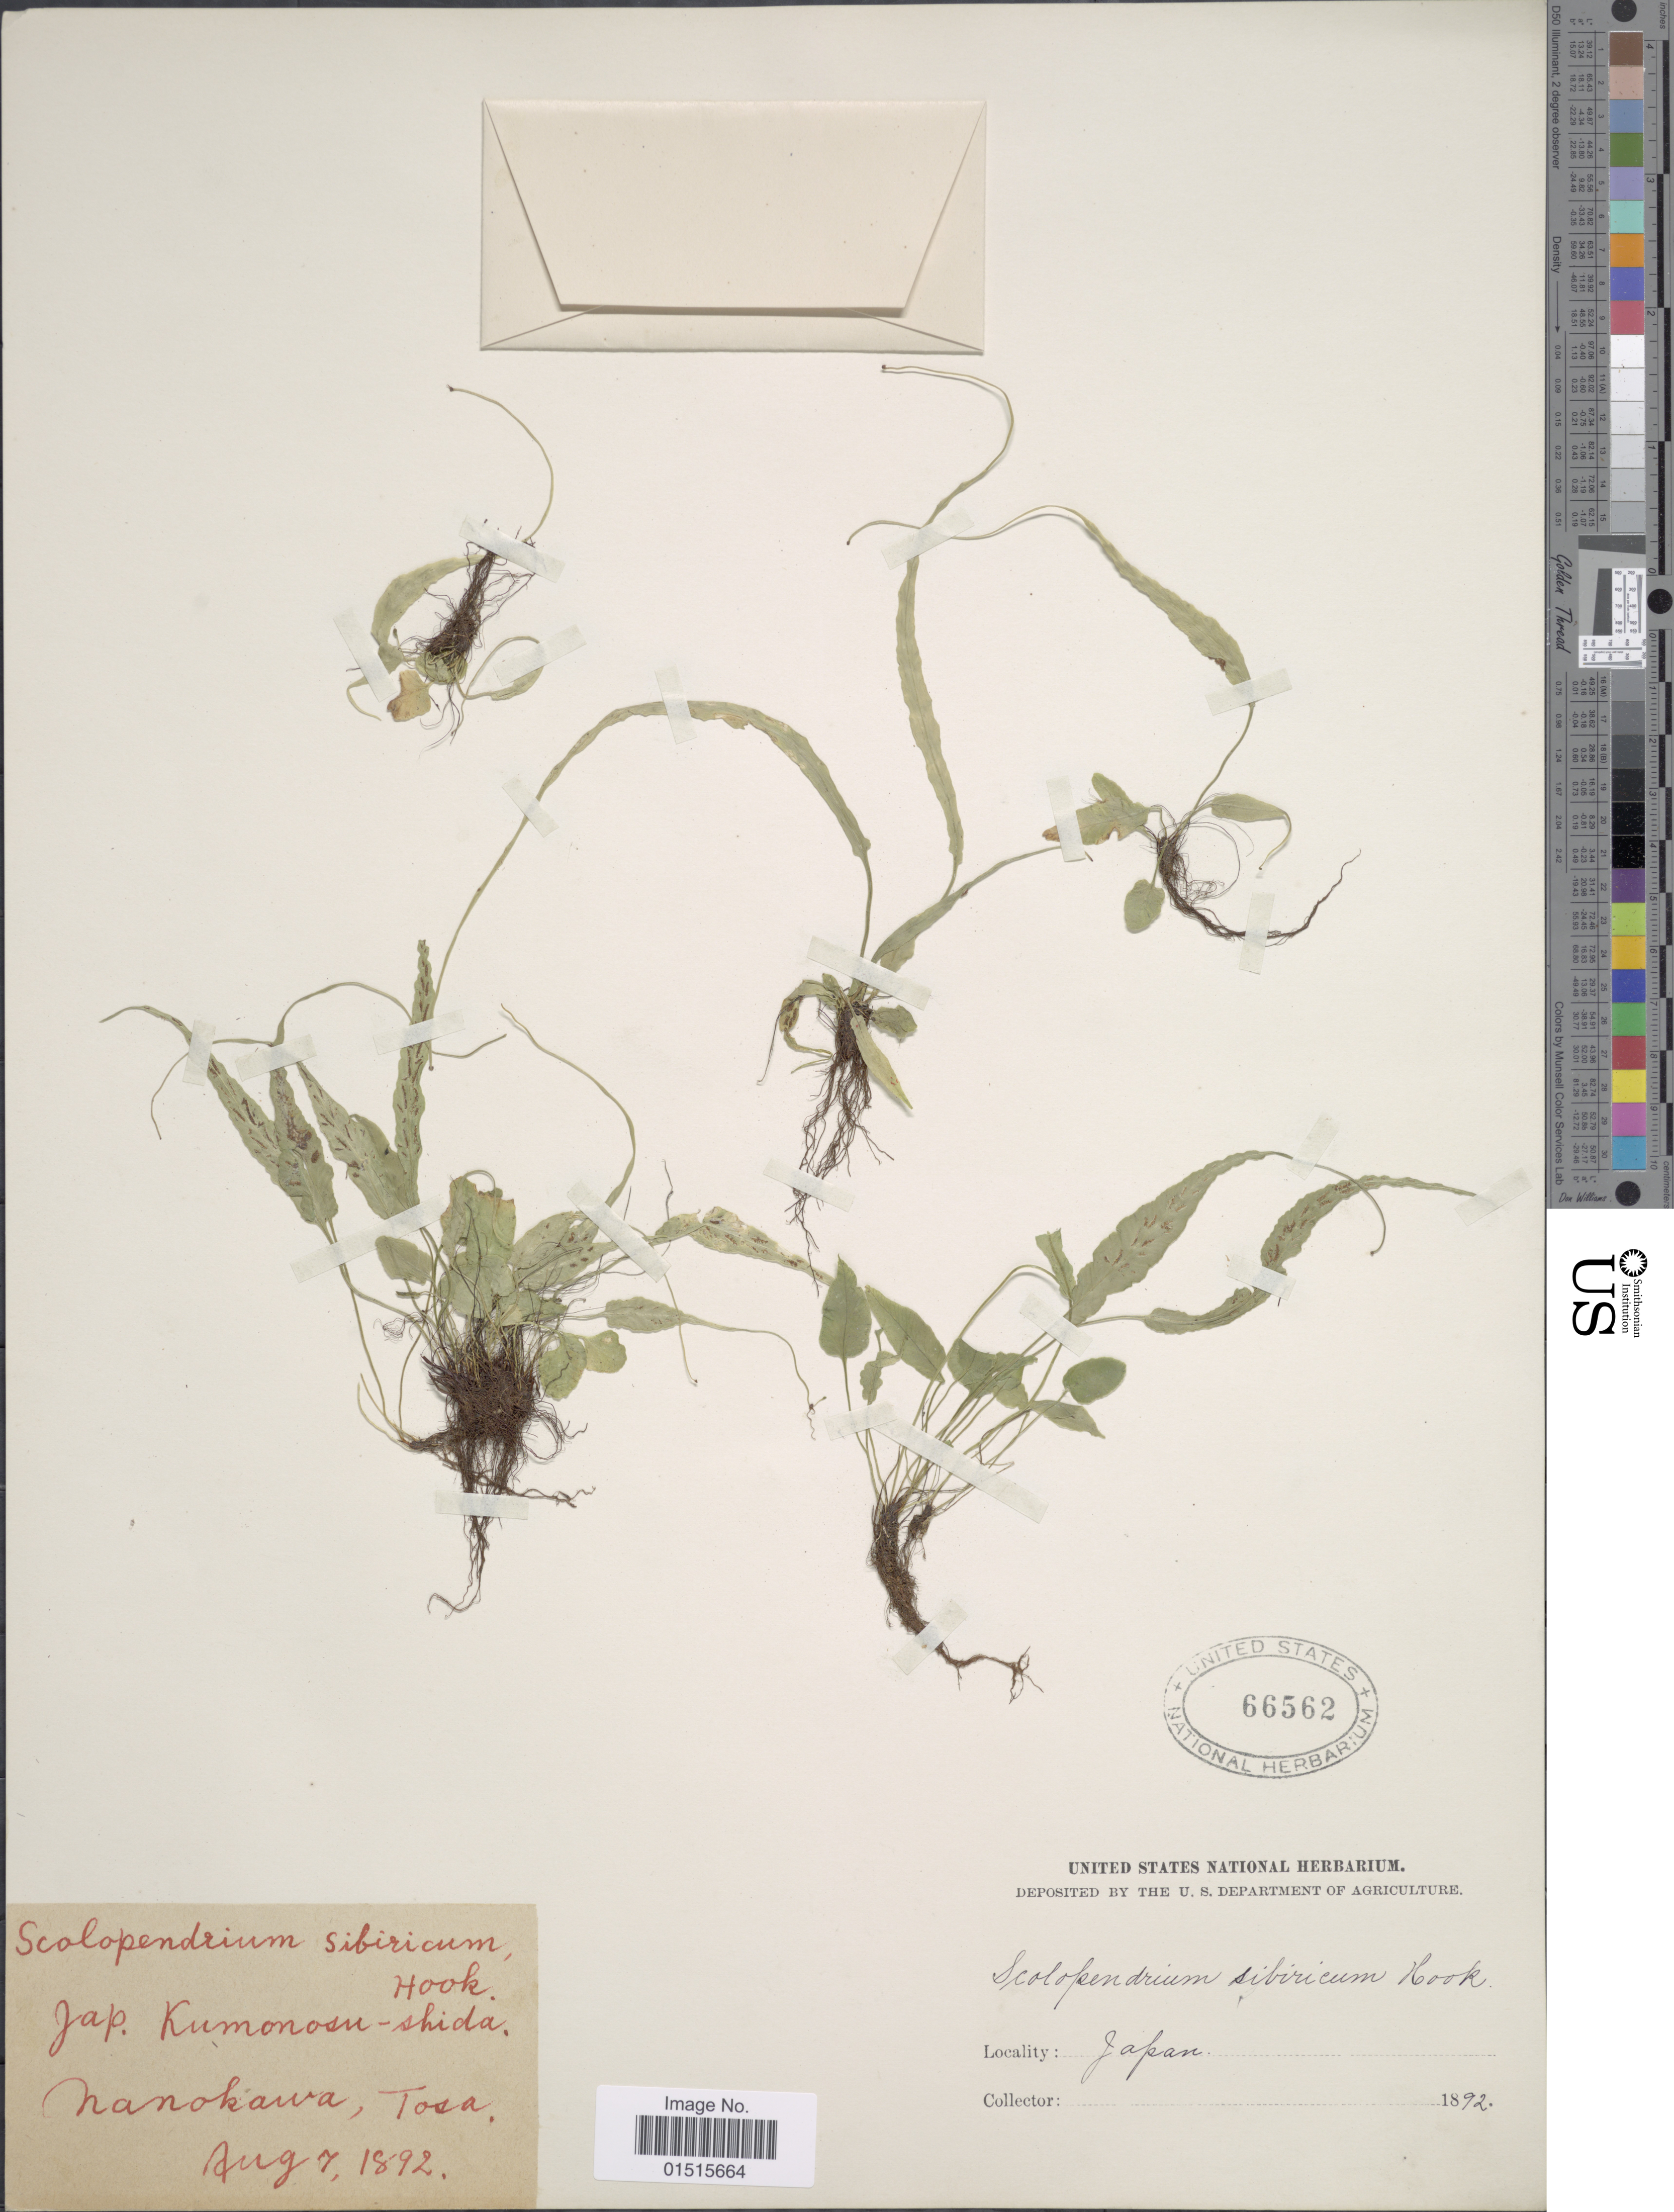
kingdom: Plantae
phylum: Tracheophyta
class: Polypodiopsida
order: Polypodiales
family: Aspleniaceae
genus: Asplenium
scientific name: Asplenium sibricus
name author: Rupr.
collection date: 1892-08-07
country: Japan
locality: Nanokawa, Tosa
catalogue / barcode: US 66562